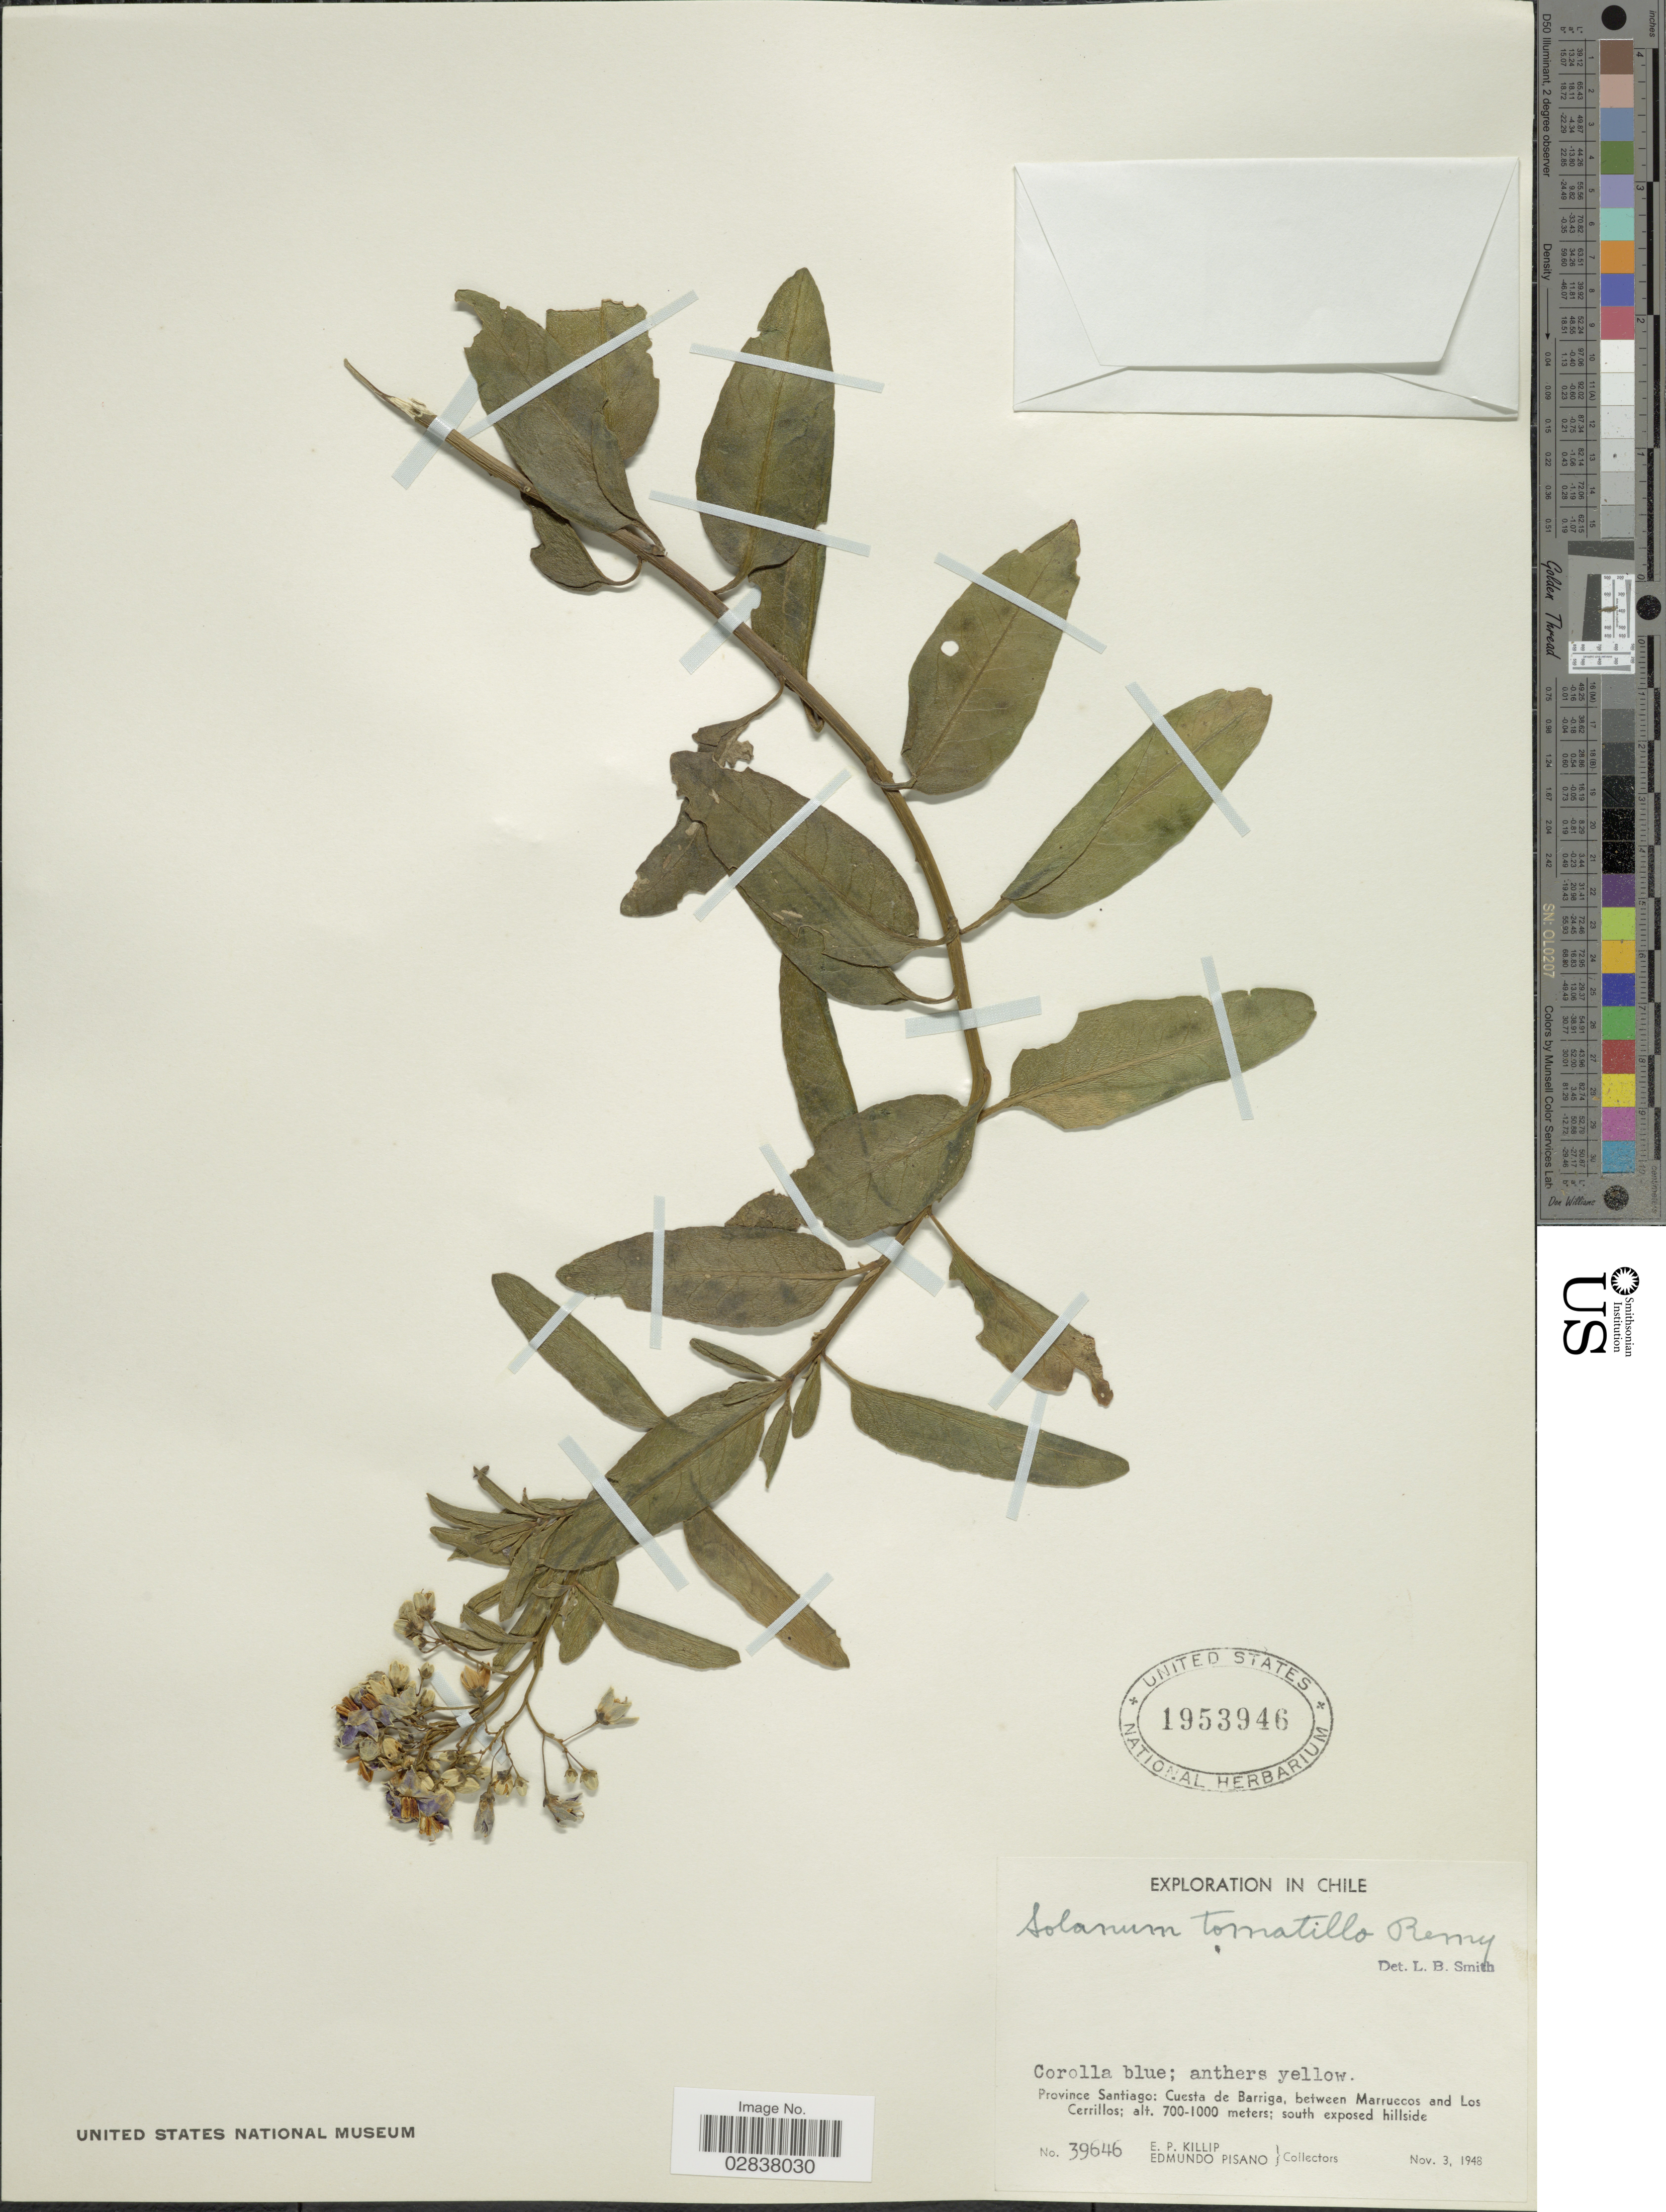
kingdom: Plantae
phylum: Tracheophyta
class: Magnoliopsida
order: Solanales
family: Solanaceae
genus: Solanum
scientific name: Solanum ligustrinum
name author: Lodd.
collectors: E. P. Killip & E. Pisano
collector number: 39646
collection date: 1948-11-03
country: Chile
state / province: Región Metropolitana (RM)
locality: Province Santiago, Cuesta de Barriga, between Marruecos and Los Cerrillos.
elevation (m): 700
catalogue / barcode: US 1953946